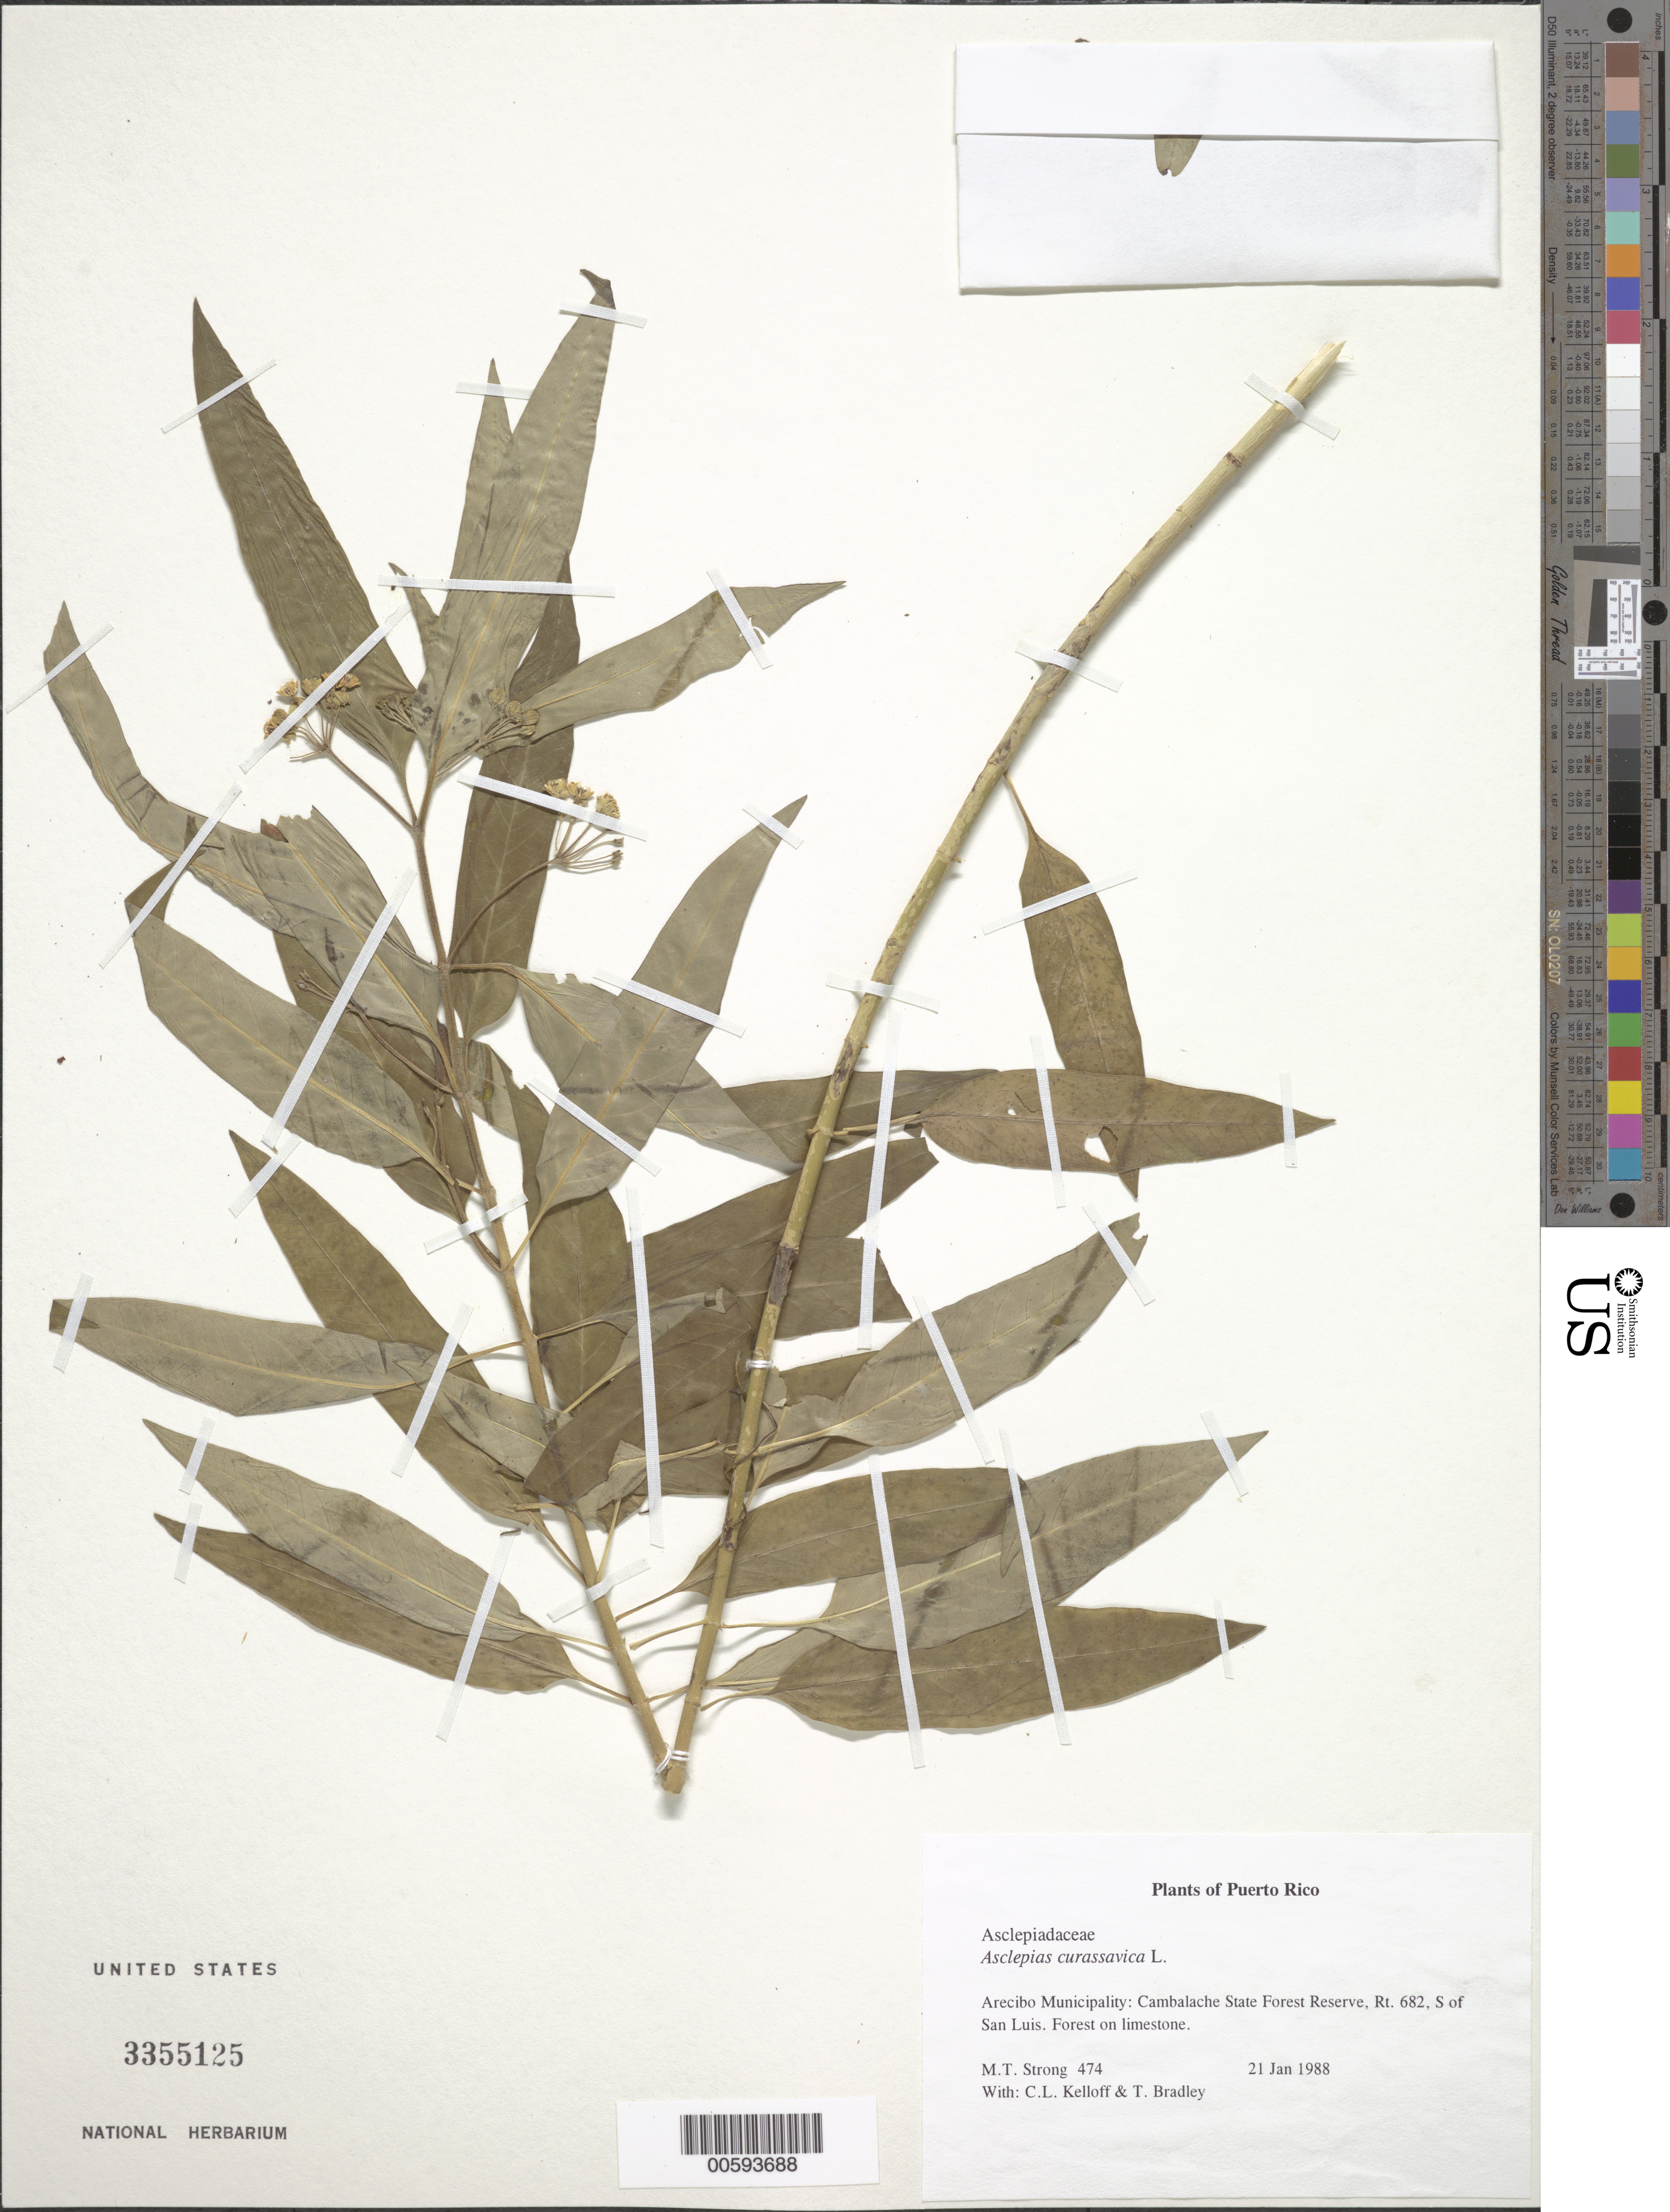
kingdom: Plantae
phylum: Tracheophyta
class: Magnoliopsida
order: Gentianales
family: Apocynaceae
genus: Asclepias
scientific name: Asclepias curassavica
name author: L.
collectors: M. T. Strong, C. L. Kelloff & T. Bradley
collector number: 474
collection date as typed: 21 Jan 1988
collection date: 1988-01-21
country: Puerto Rico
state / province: Arecibo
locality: Arecibo Municipality: Cambalache State Forest Reserve, Rt. 682, S of San Luis.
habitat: Forest on limestone.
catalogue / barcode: US 3355125